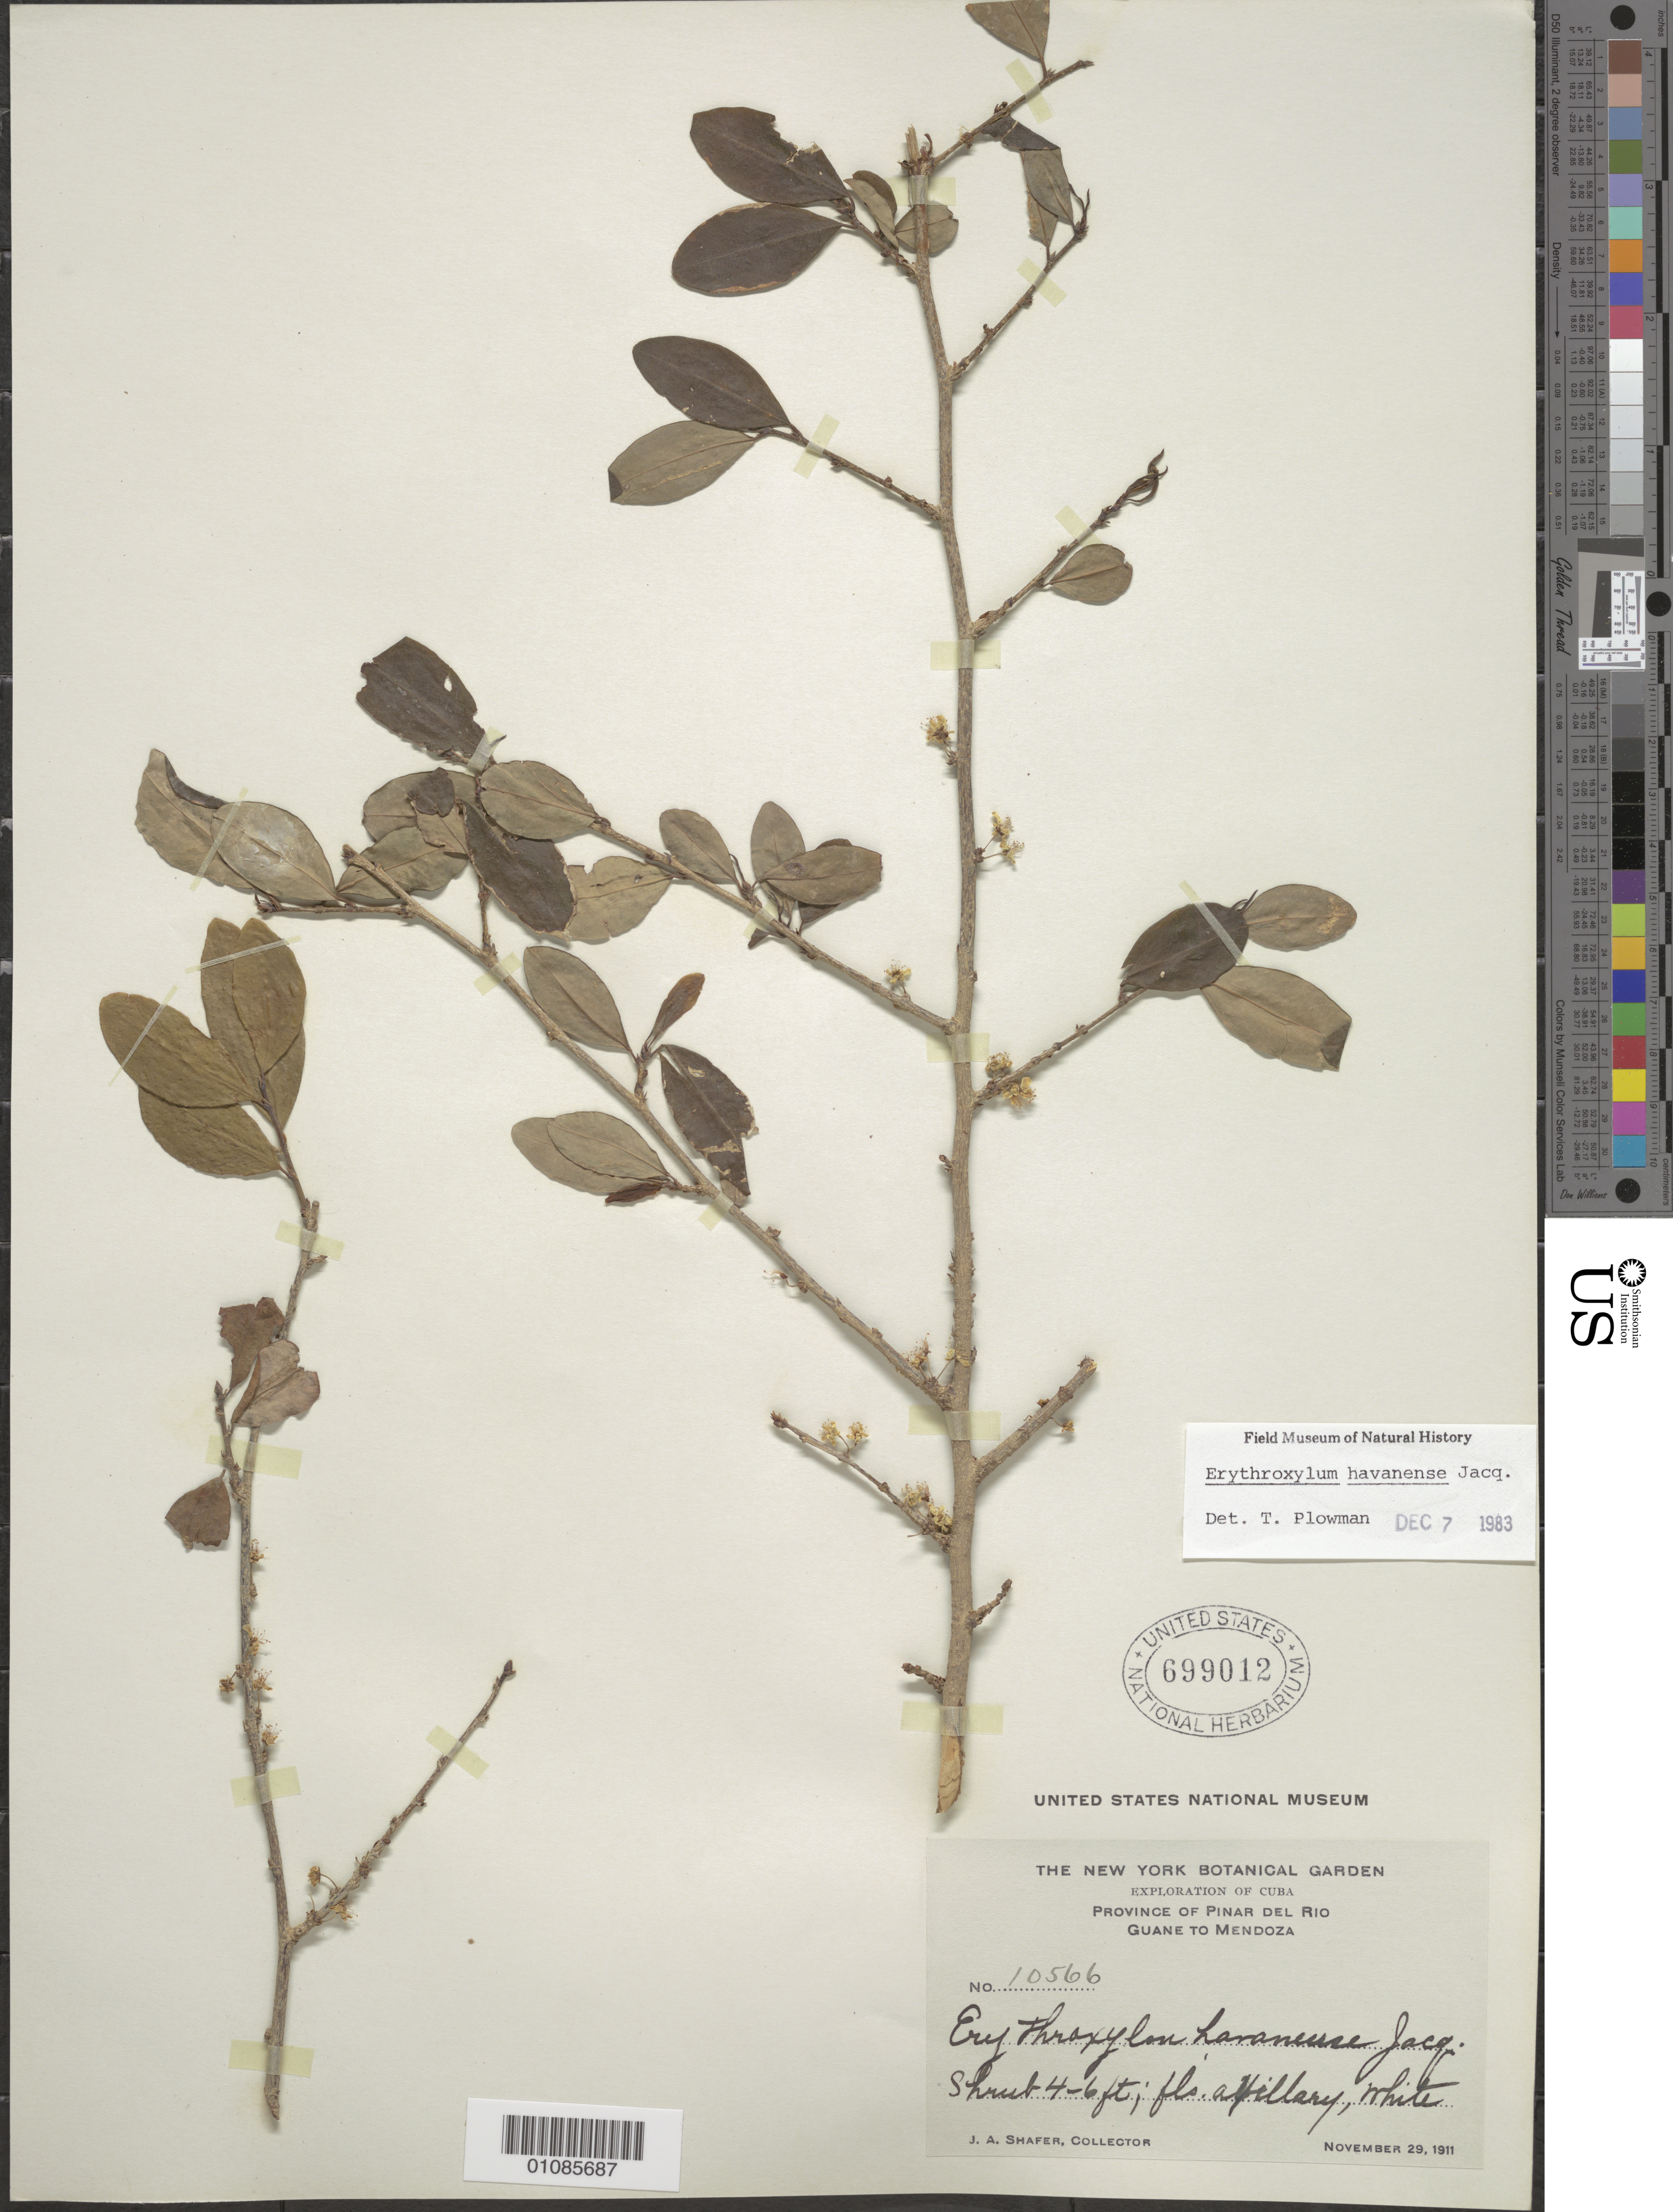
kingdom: Plantae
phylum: Tracheophyta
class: Magnoliopsida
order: Malpighiales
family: Erythroxylaceae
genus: Erythroxylum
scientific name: Erythroxylum havanense var. havanense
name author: Jacq.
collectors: J. A. Shafer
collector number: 10566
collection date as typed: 29 Nov 1911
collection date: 1911-11-29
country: Cuba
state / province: Pinar del Rio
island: Cuba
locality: Pinar del Rio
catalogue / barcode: US 699012